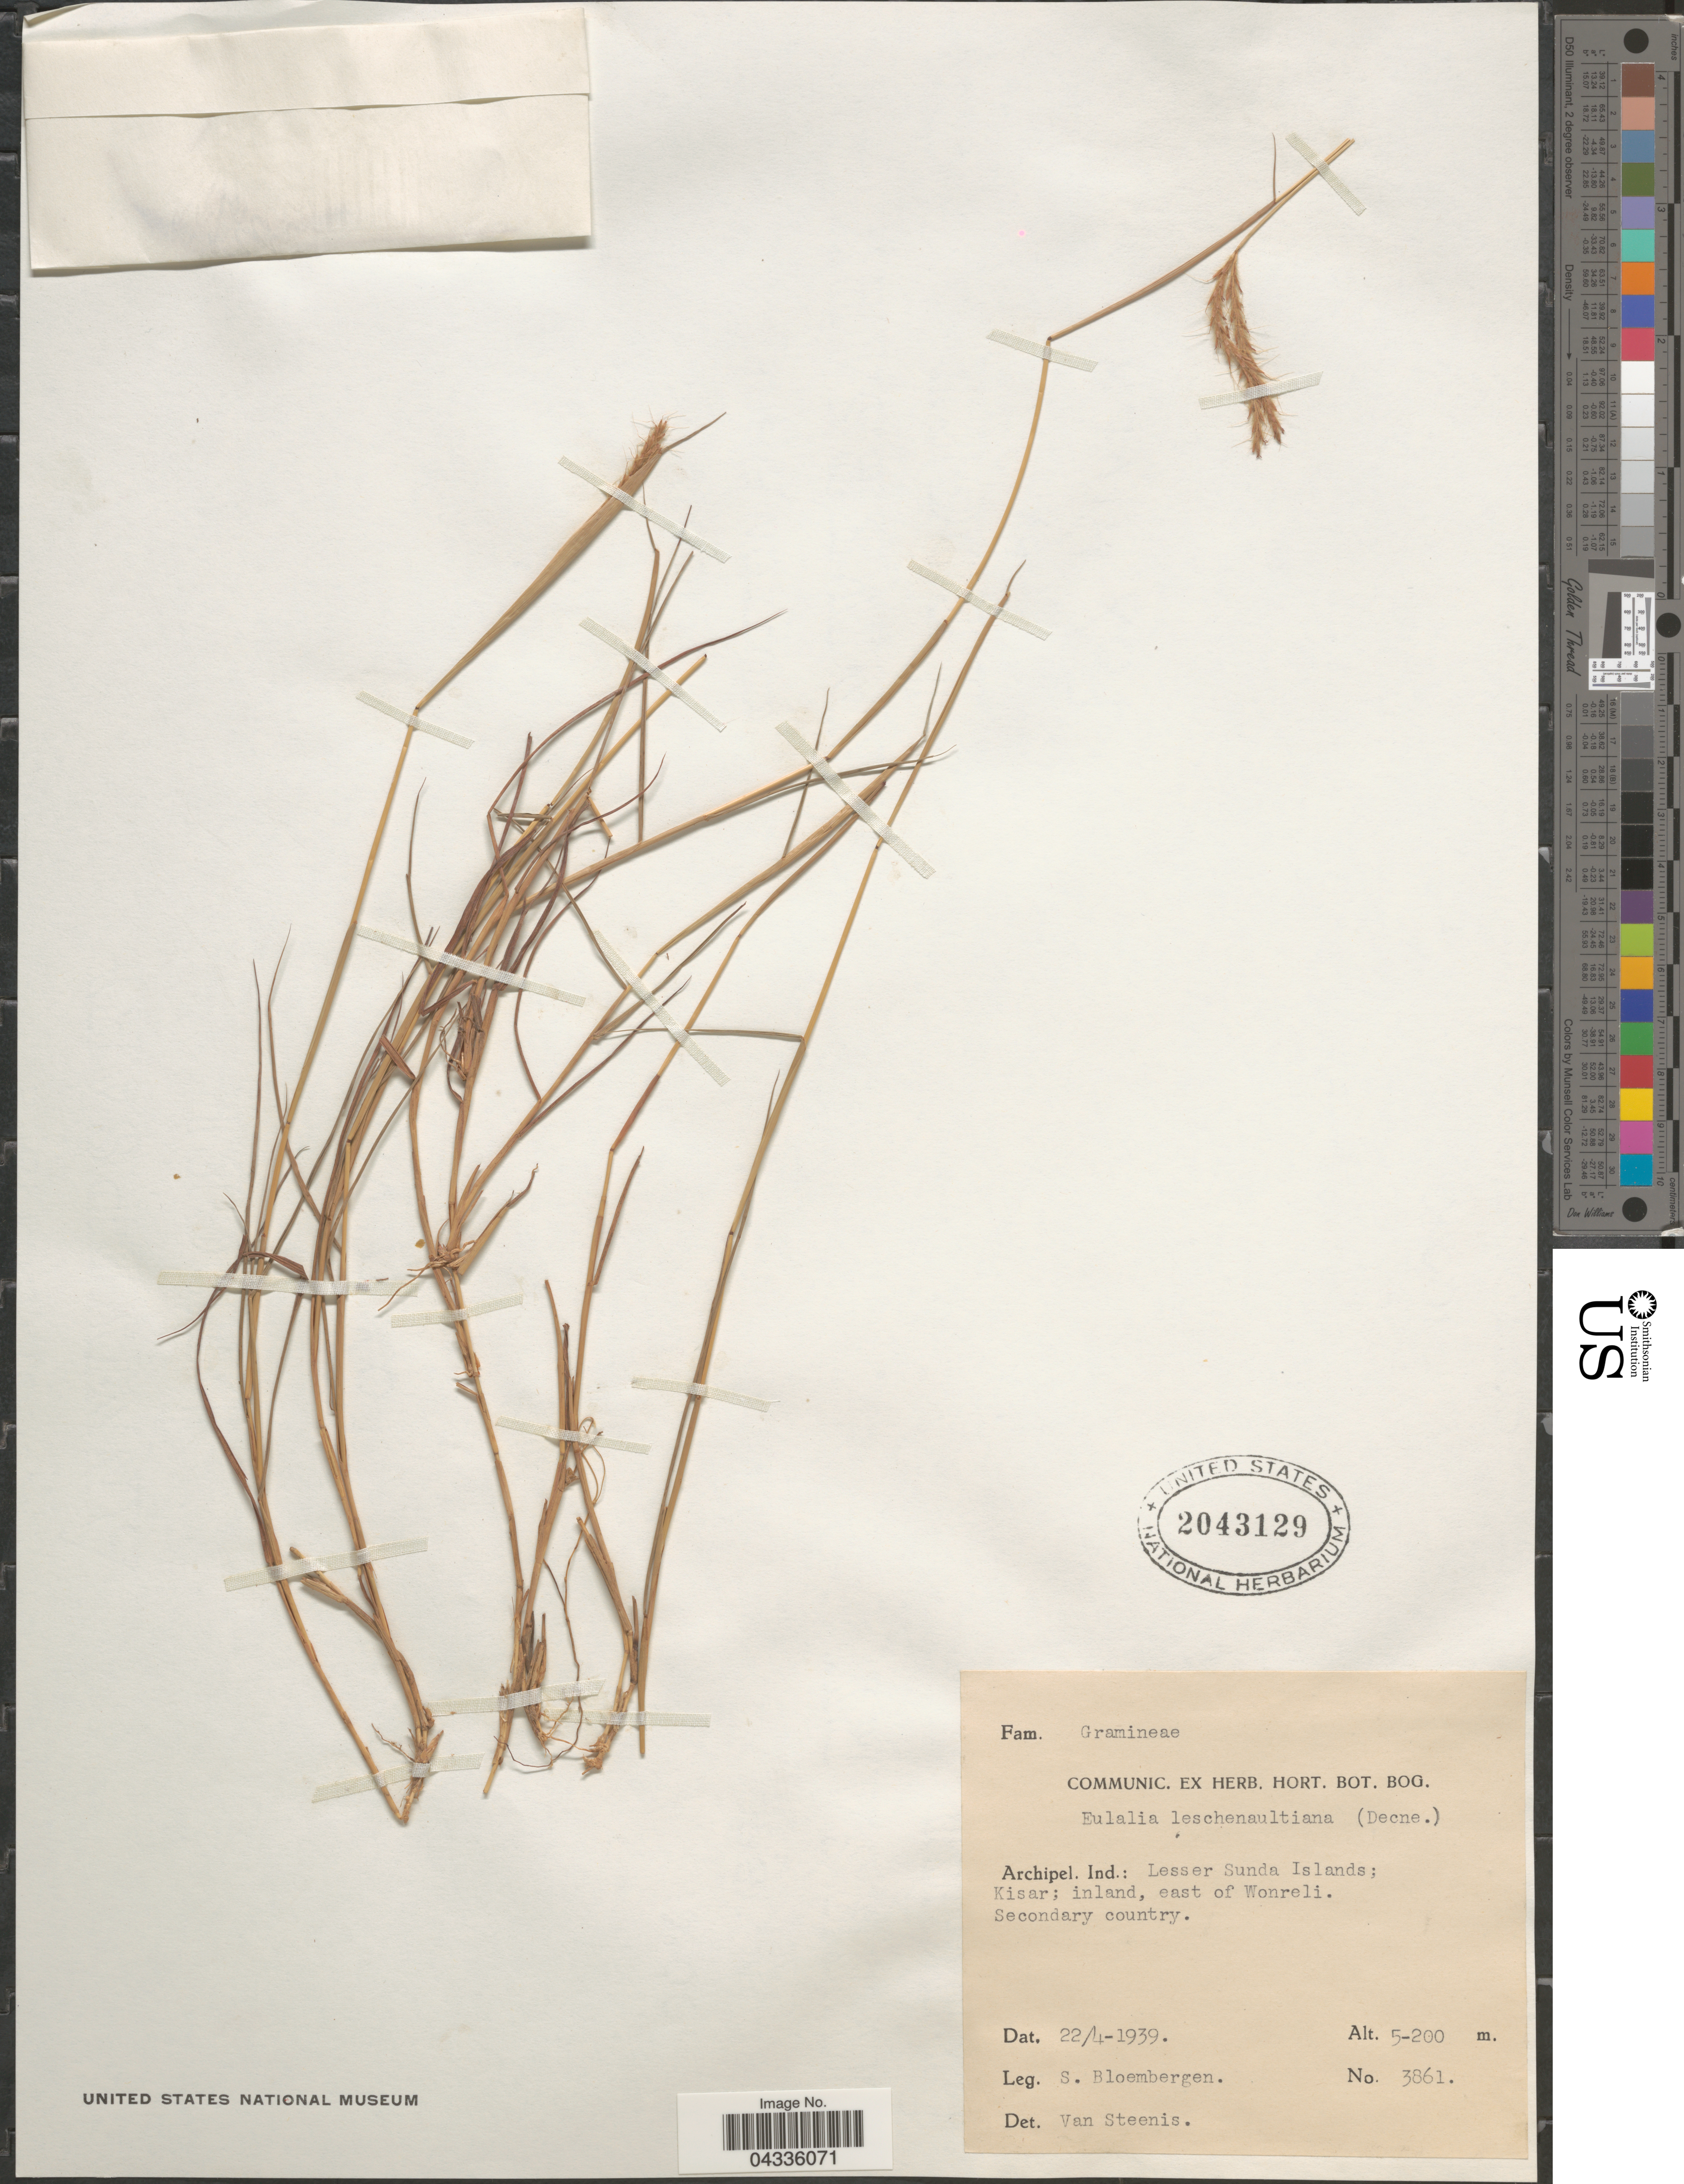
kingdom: Plantae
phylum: Tracheophyta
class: Liliopsida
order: Poales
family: Poaceae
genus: Eulalia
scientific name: Eulalia leschenaultiana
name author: (Decne.) Ohwi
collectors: S. Bloembergen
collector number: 3861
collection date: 1939-04-22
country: Indonesia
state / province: Nusa Tenggara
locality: Archipel. Ind.: Lesser Sunda Islands; Kisar; inland, east of Wonreli. Secondary country.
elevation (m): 5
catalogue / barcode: US 2043129